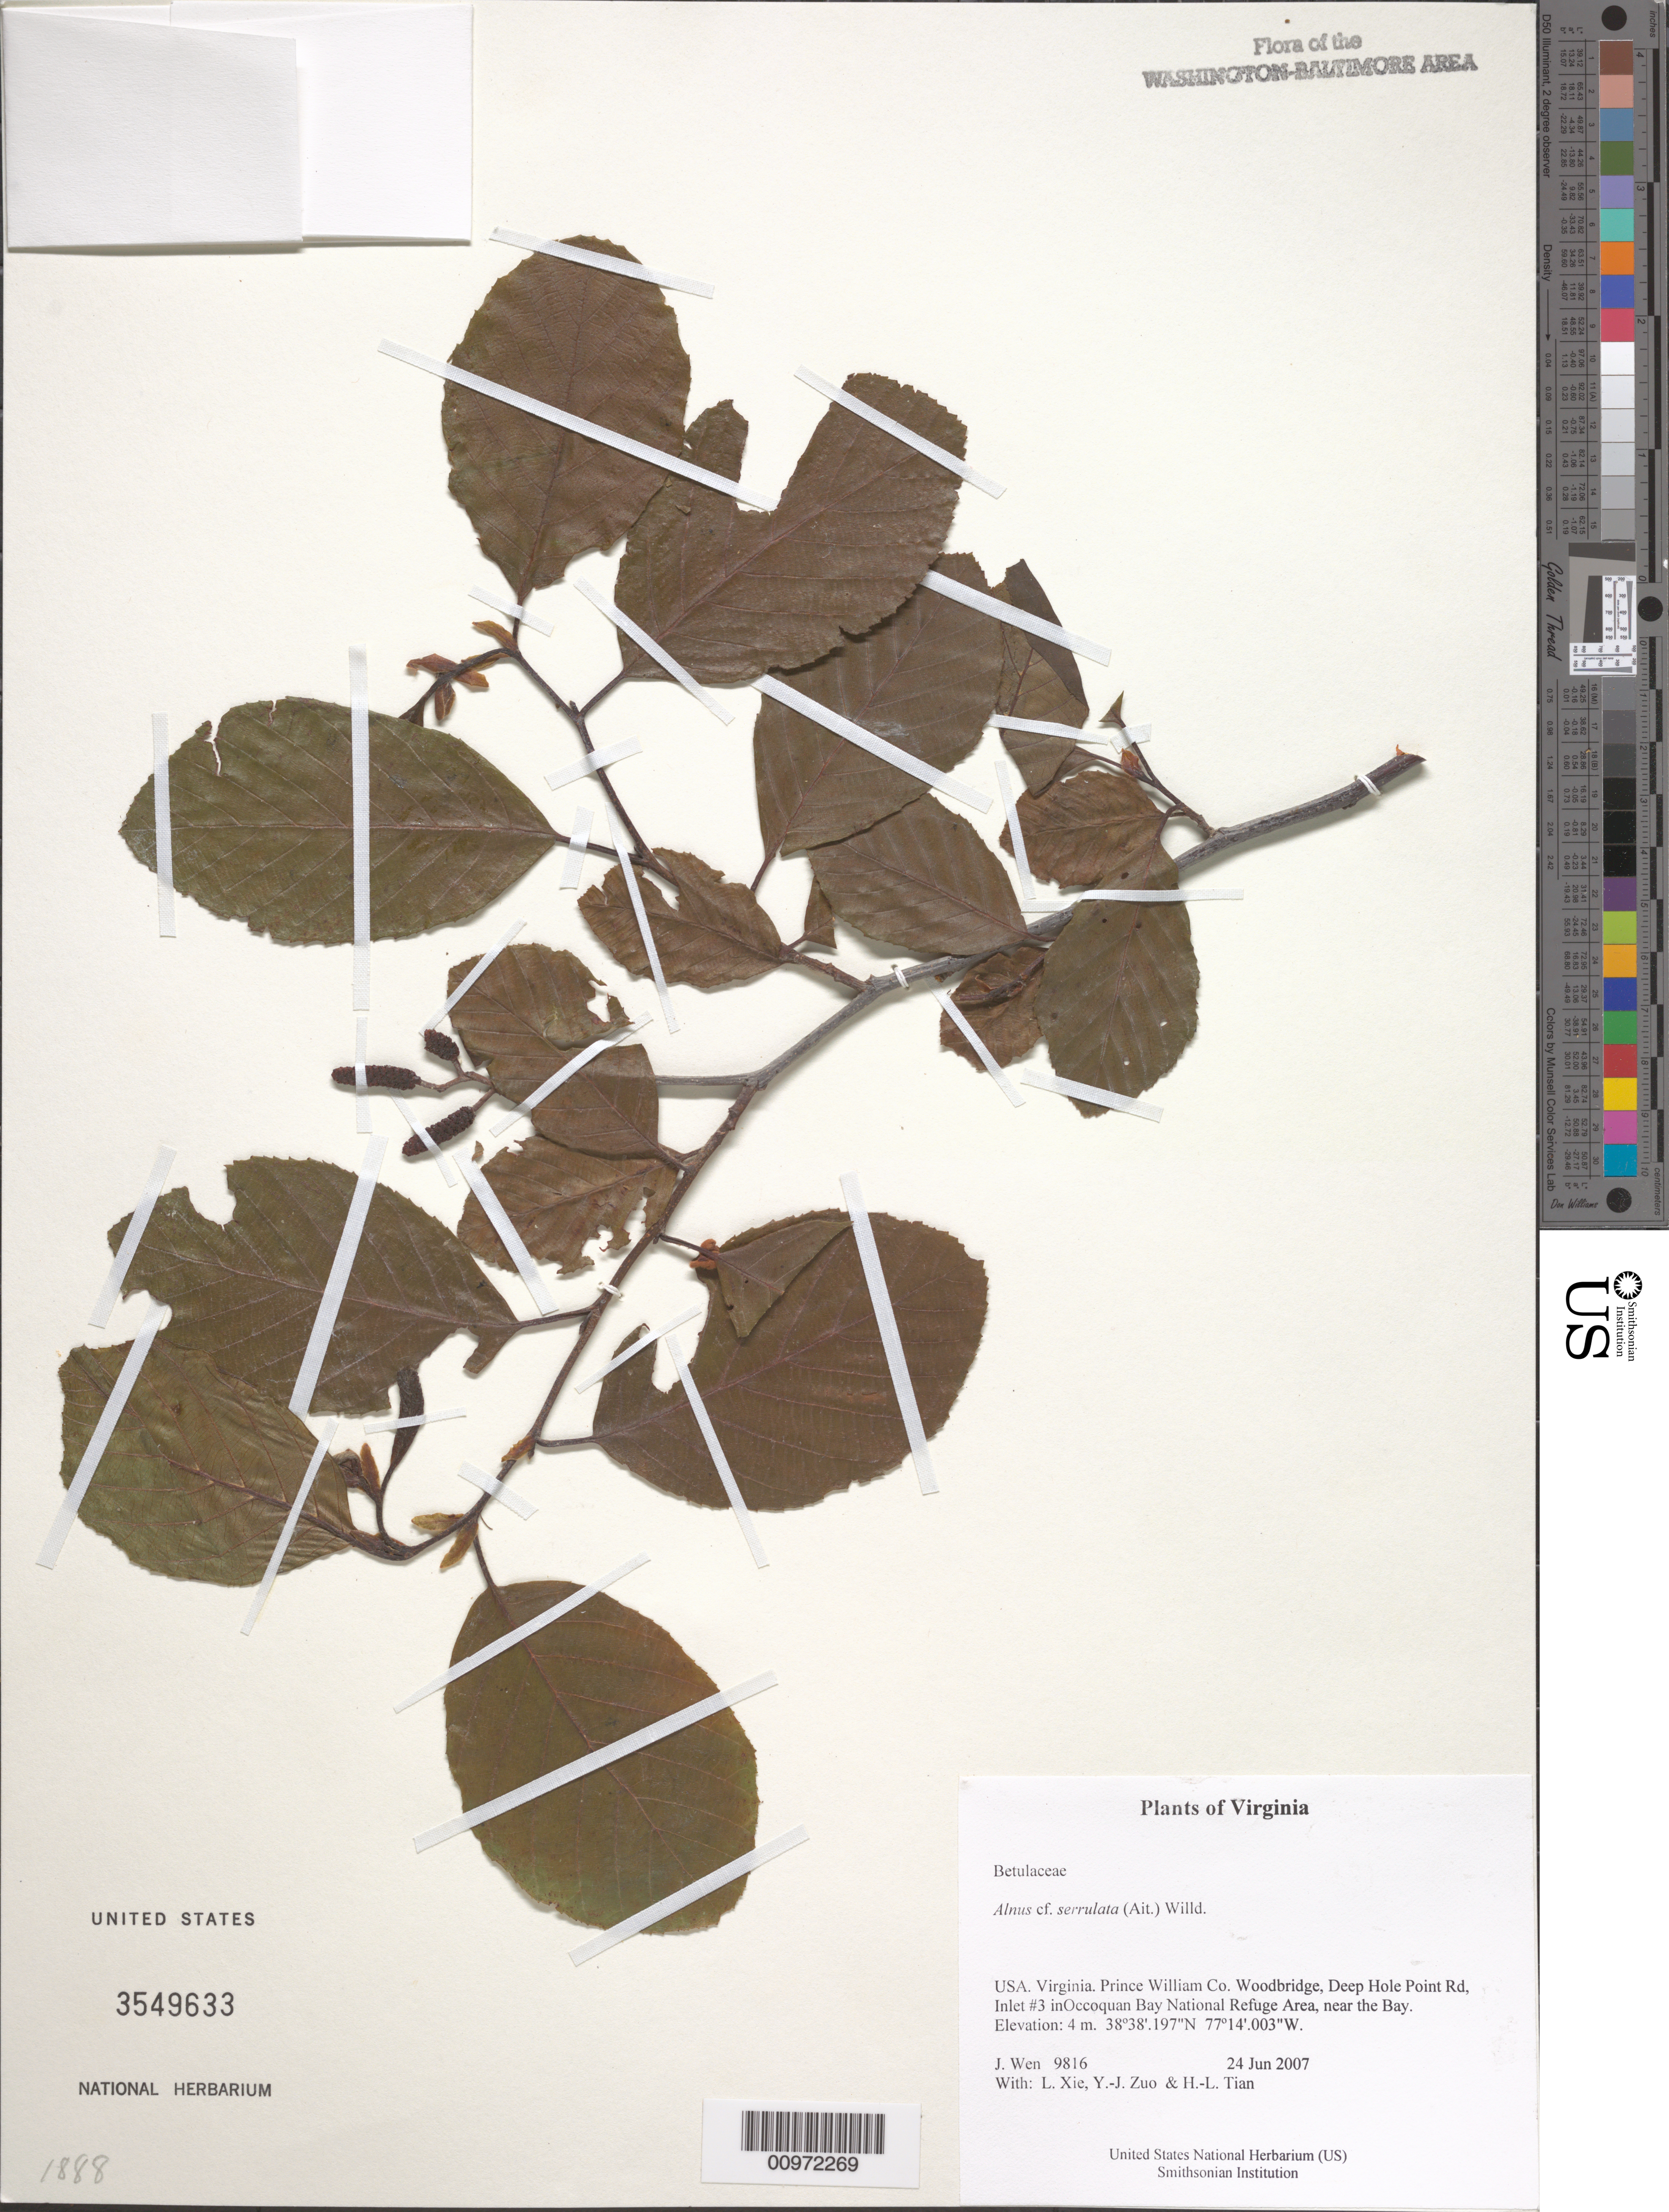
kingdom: Plantae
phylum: Tracheophyta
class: Magnoliopsida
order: Fagales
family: Betulaceae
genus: Alnus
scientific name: Alnus serrulata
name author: (Aiton) Willd.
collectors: J. Wen, L. Xie, Y. Zuo & H. Tian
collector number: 9816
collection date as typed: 24 Jun 2007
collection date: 2007-06-24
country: United States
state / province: Virginia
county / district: Prince William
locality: Woodbridge, Deep Hole Point Rd., Inlet #3 in Occoquan Bay National Wildlife Area, near the Bay.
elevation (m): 4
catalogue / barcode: US 3549633